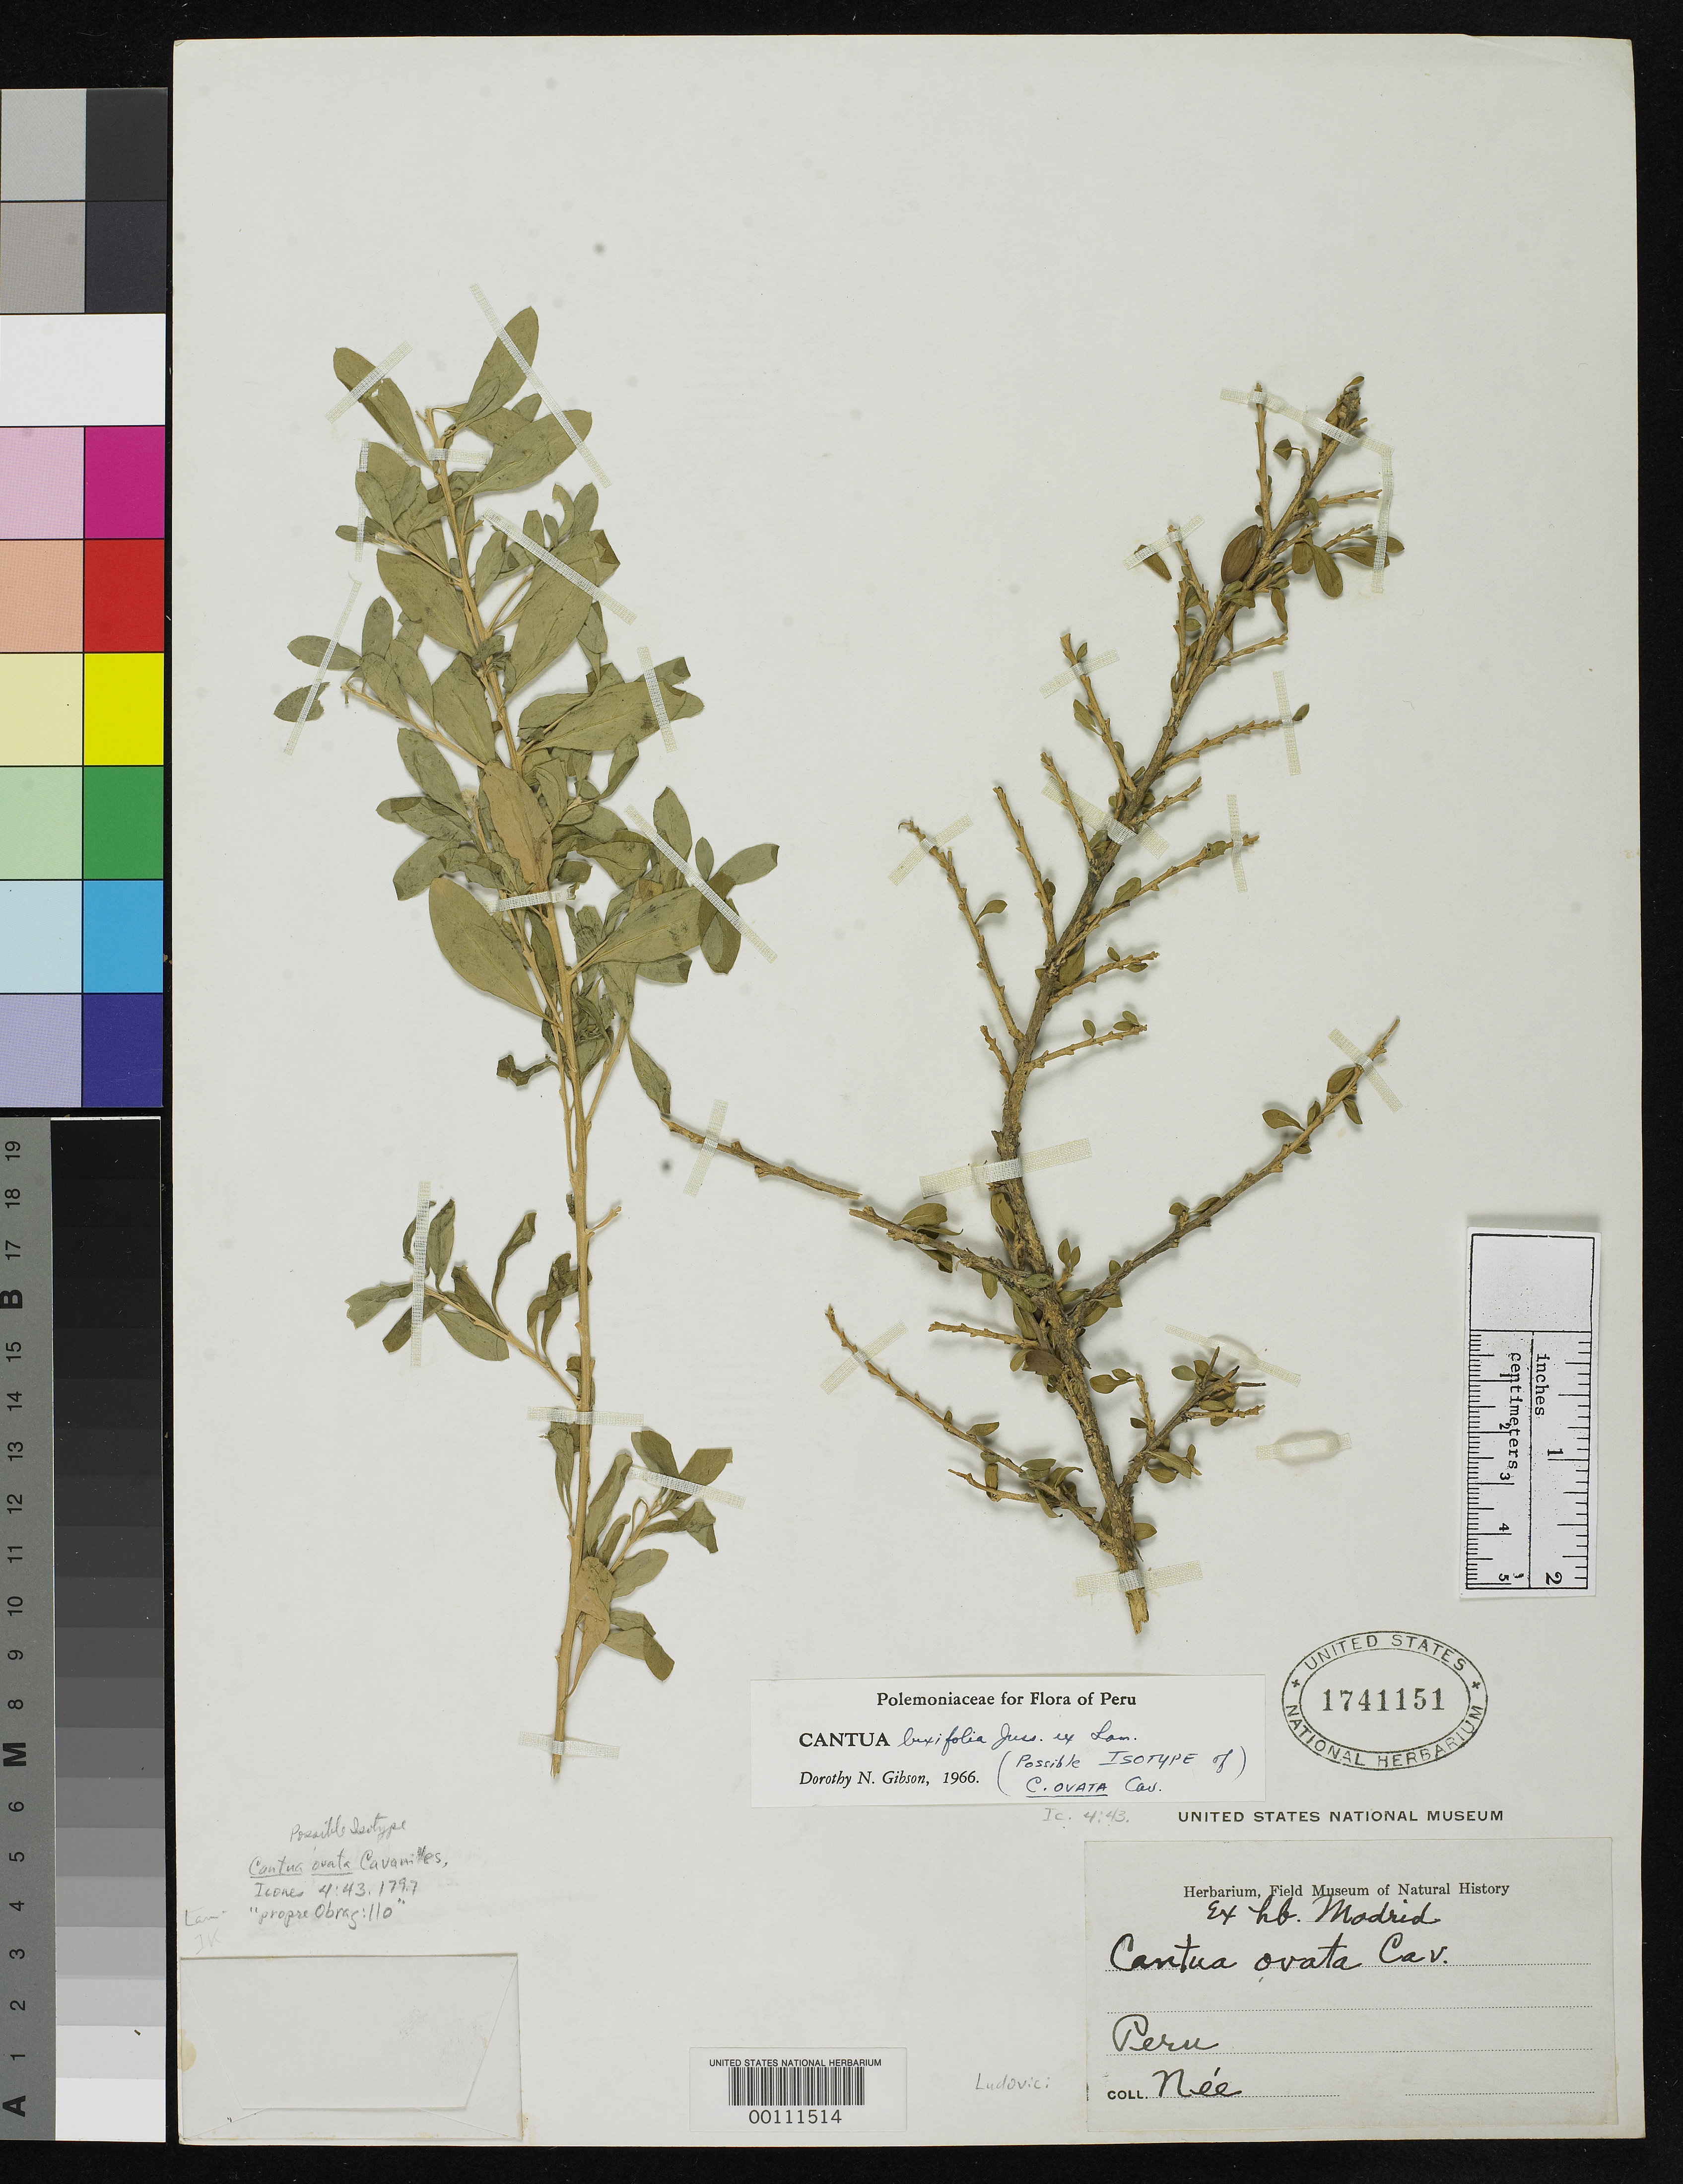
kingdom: Plantae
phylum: Tracheophyta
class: Magnoliopsida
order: Ericales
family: Polemoniaceae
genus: Cantua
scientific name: Cantua ovata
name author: Cav.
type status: Isotype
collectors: L. Née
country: Peru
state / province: Junín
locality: Obrajillo.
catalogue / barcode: US 1741151